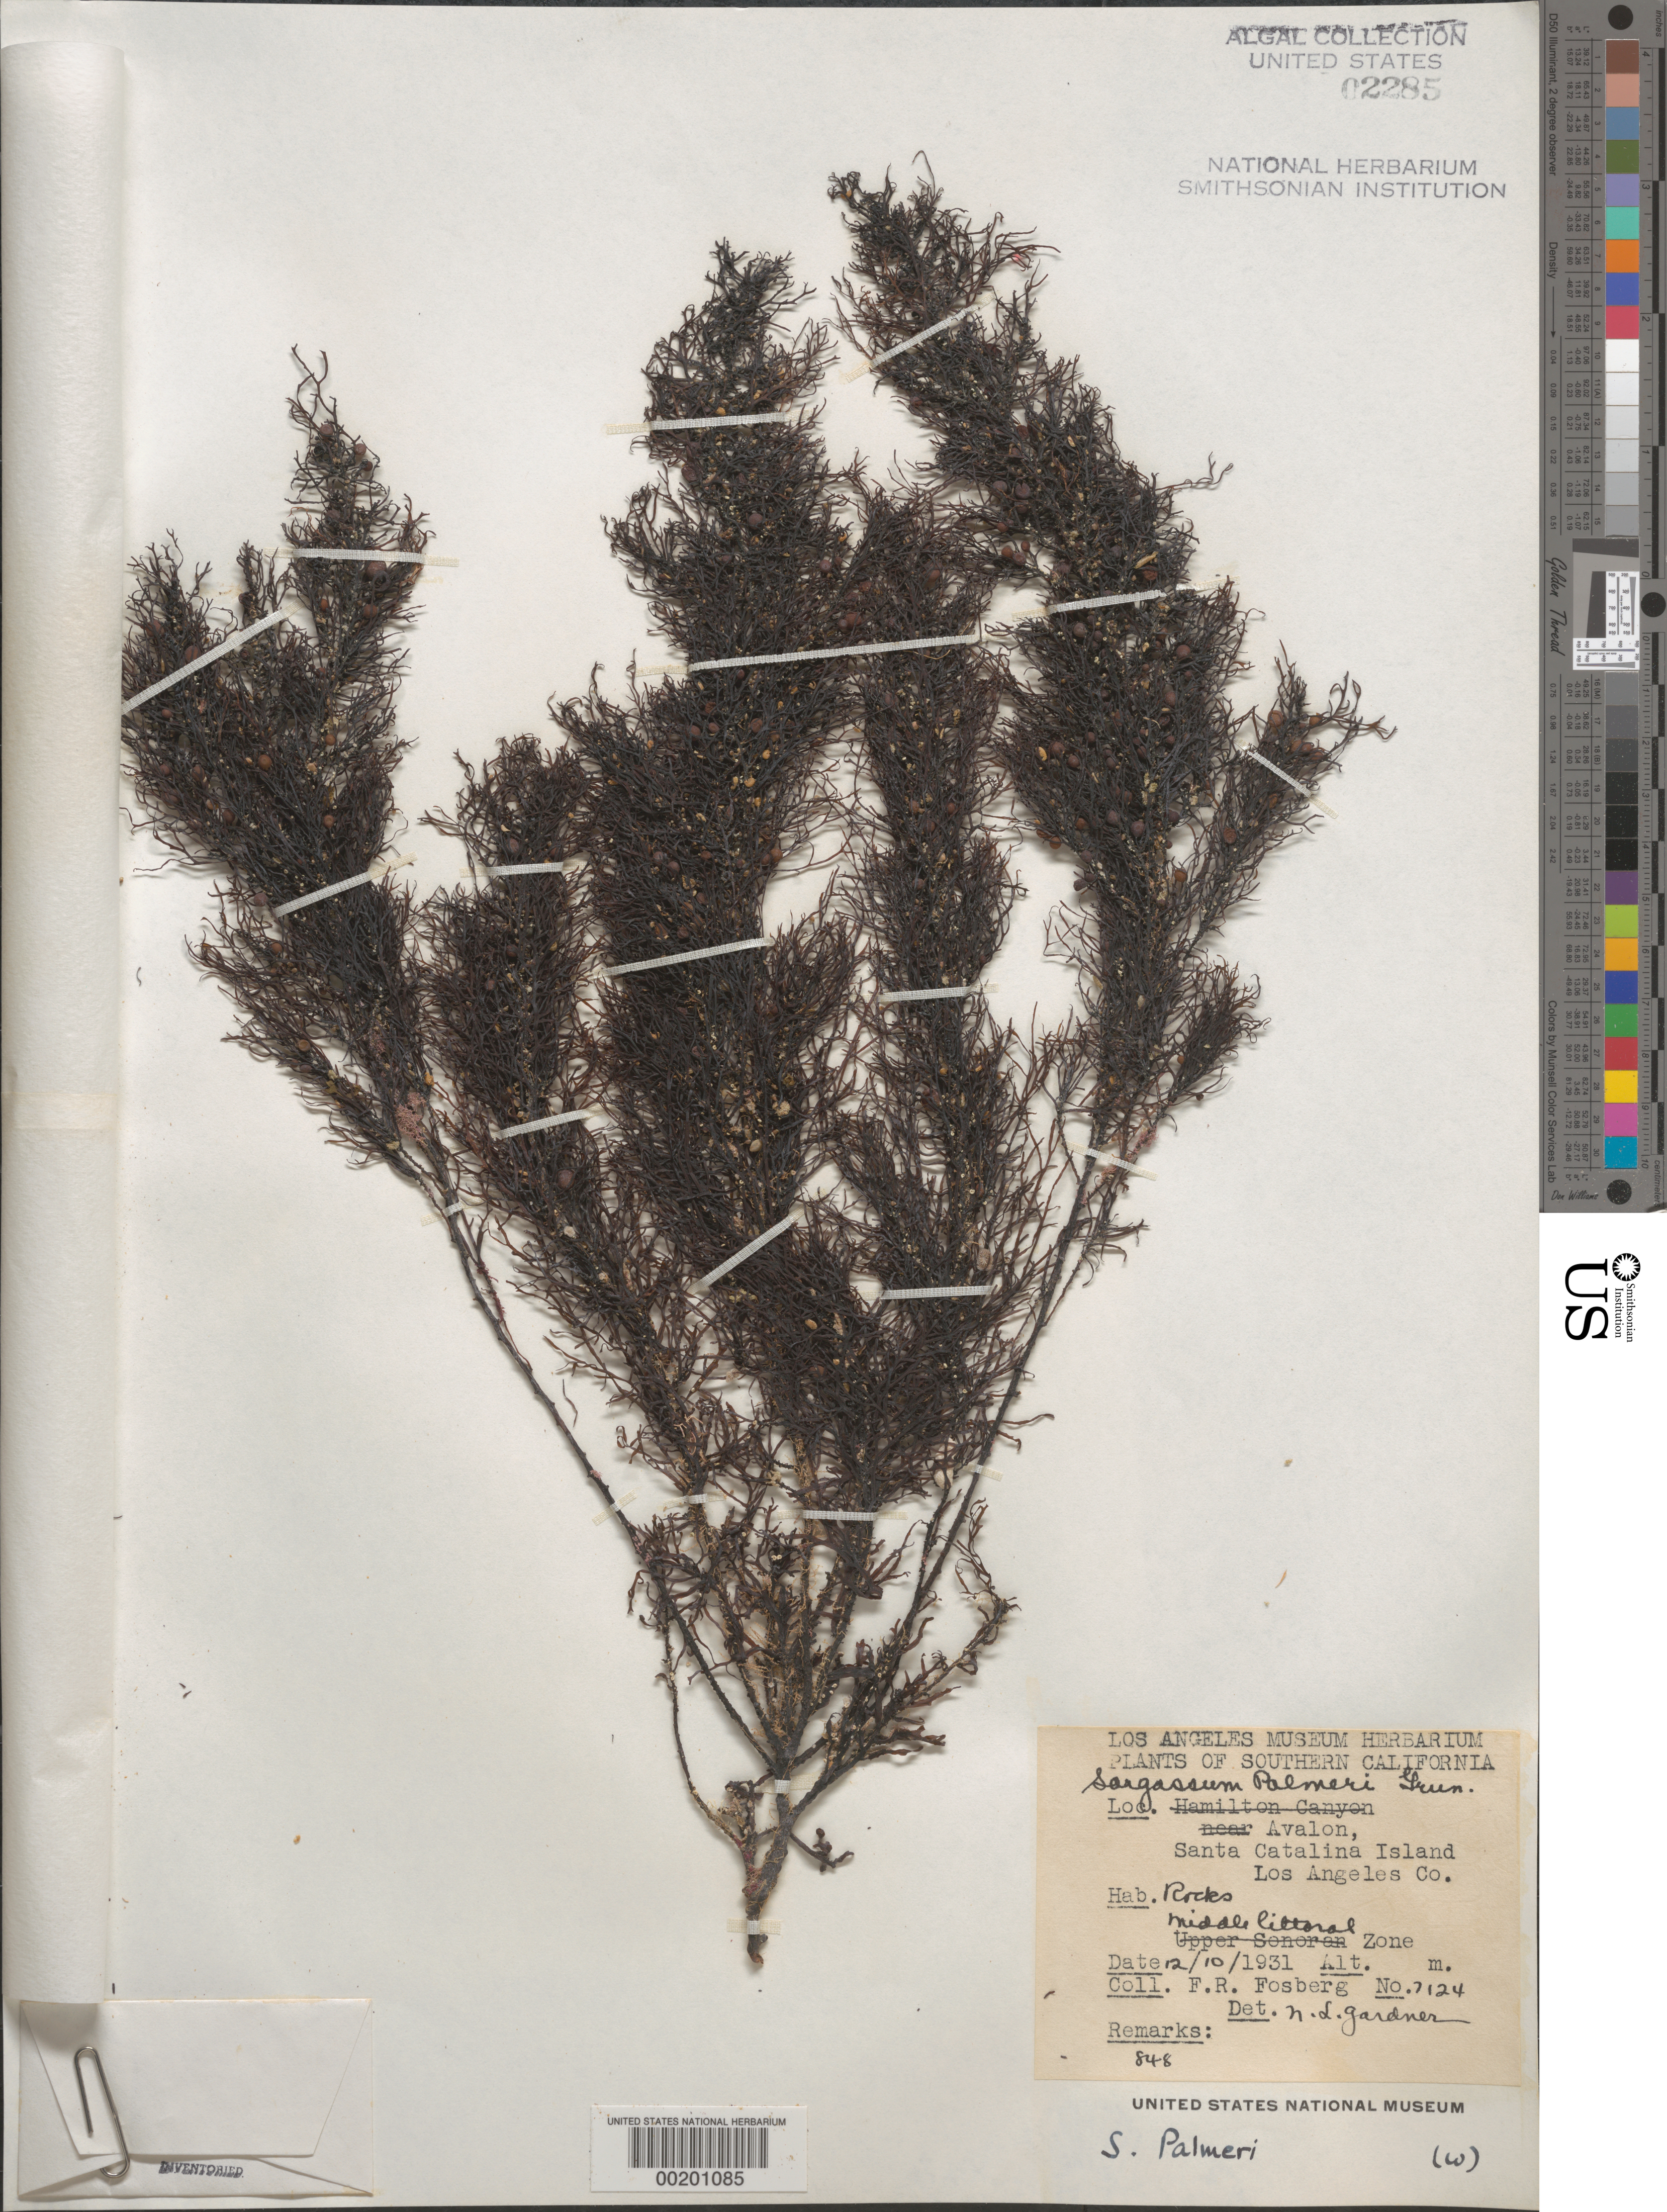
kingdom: Chromista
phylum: Ochrophyta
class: Phaeophyceae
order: Fucales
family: Sargassaceae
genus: Sargassum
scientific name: Sargassum palmeri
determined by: Gardner, Nathaniel L.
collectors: F. R. Fosberg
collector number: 7124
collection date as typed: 10 Dec 1931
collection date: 1931-12-10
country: United States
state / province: California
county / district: Los Angeles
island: Santa Catalina Island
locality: Avalon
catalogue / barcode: US 2285